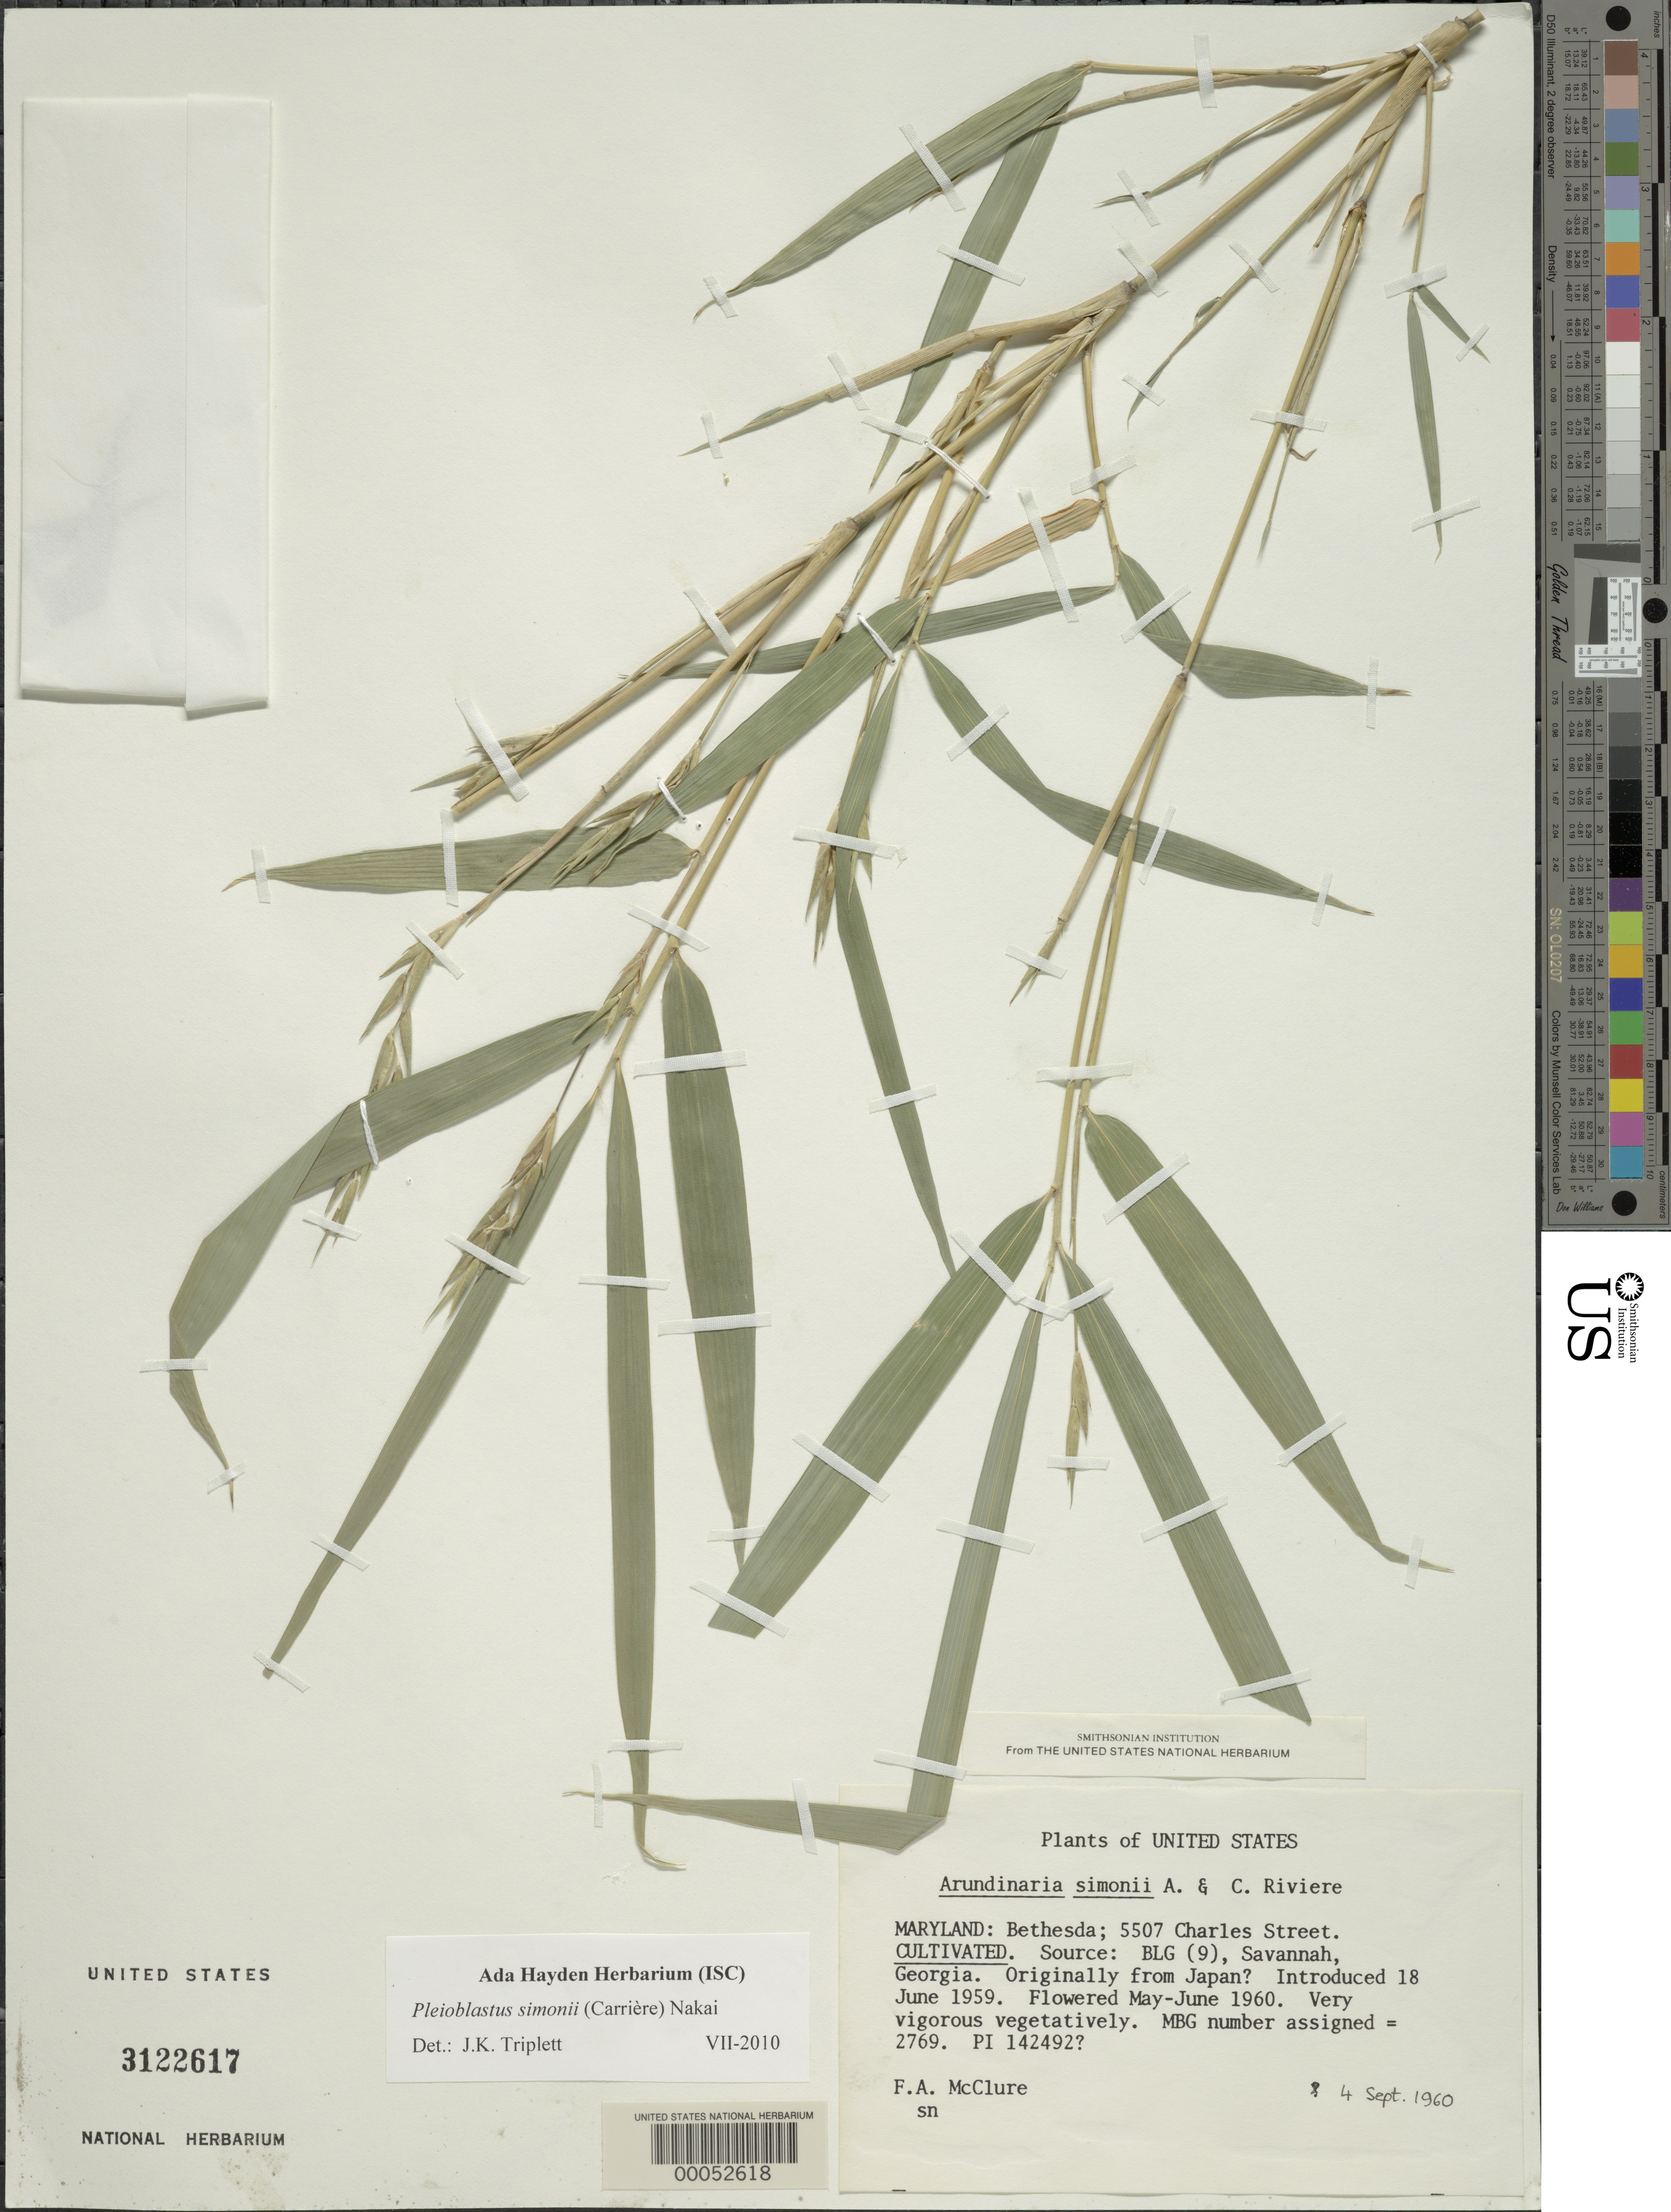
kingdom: Plantae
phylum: Tracheophyta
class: Liliopsida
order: Poales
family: Poaceae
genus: Pleioblastus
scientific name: Pleioblastus simonii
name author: (Carrière) Nakai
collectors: F. A. McClure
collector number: MBG 2769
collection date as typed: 04 Sep 1960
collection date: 1960-09-04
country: United States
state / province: Maryland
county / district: Montgomery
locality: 5507 Charles Street, Bethesda (McClure's garden)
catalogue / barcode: US 3122617